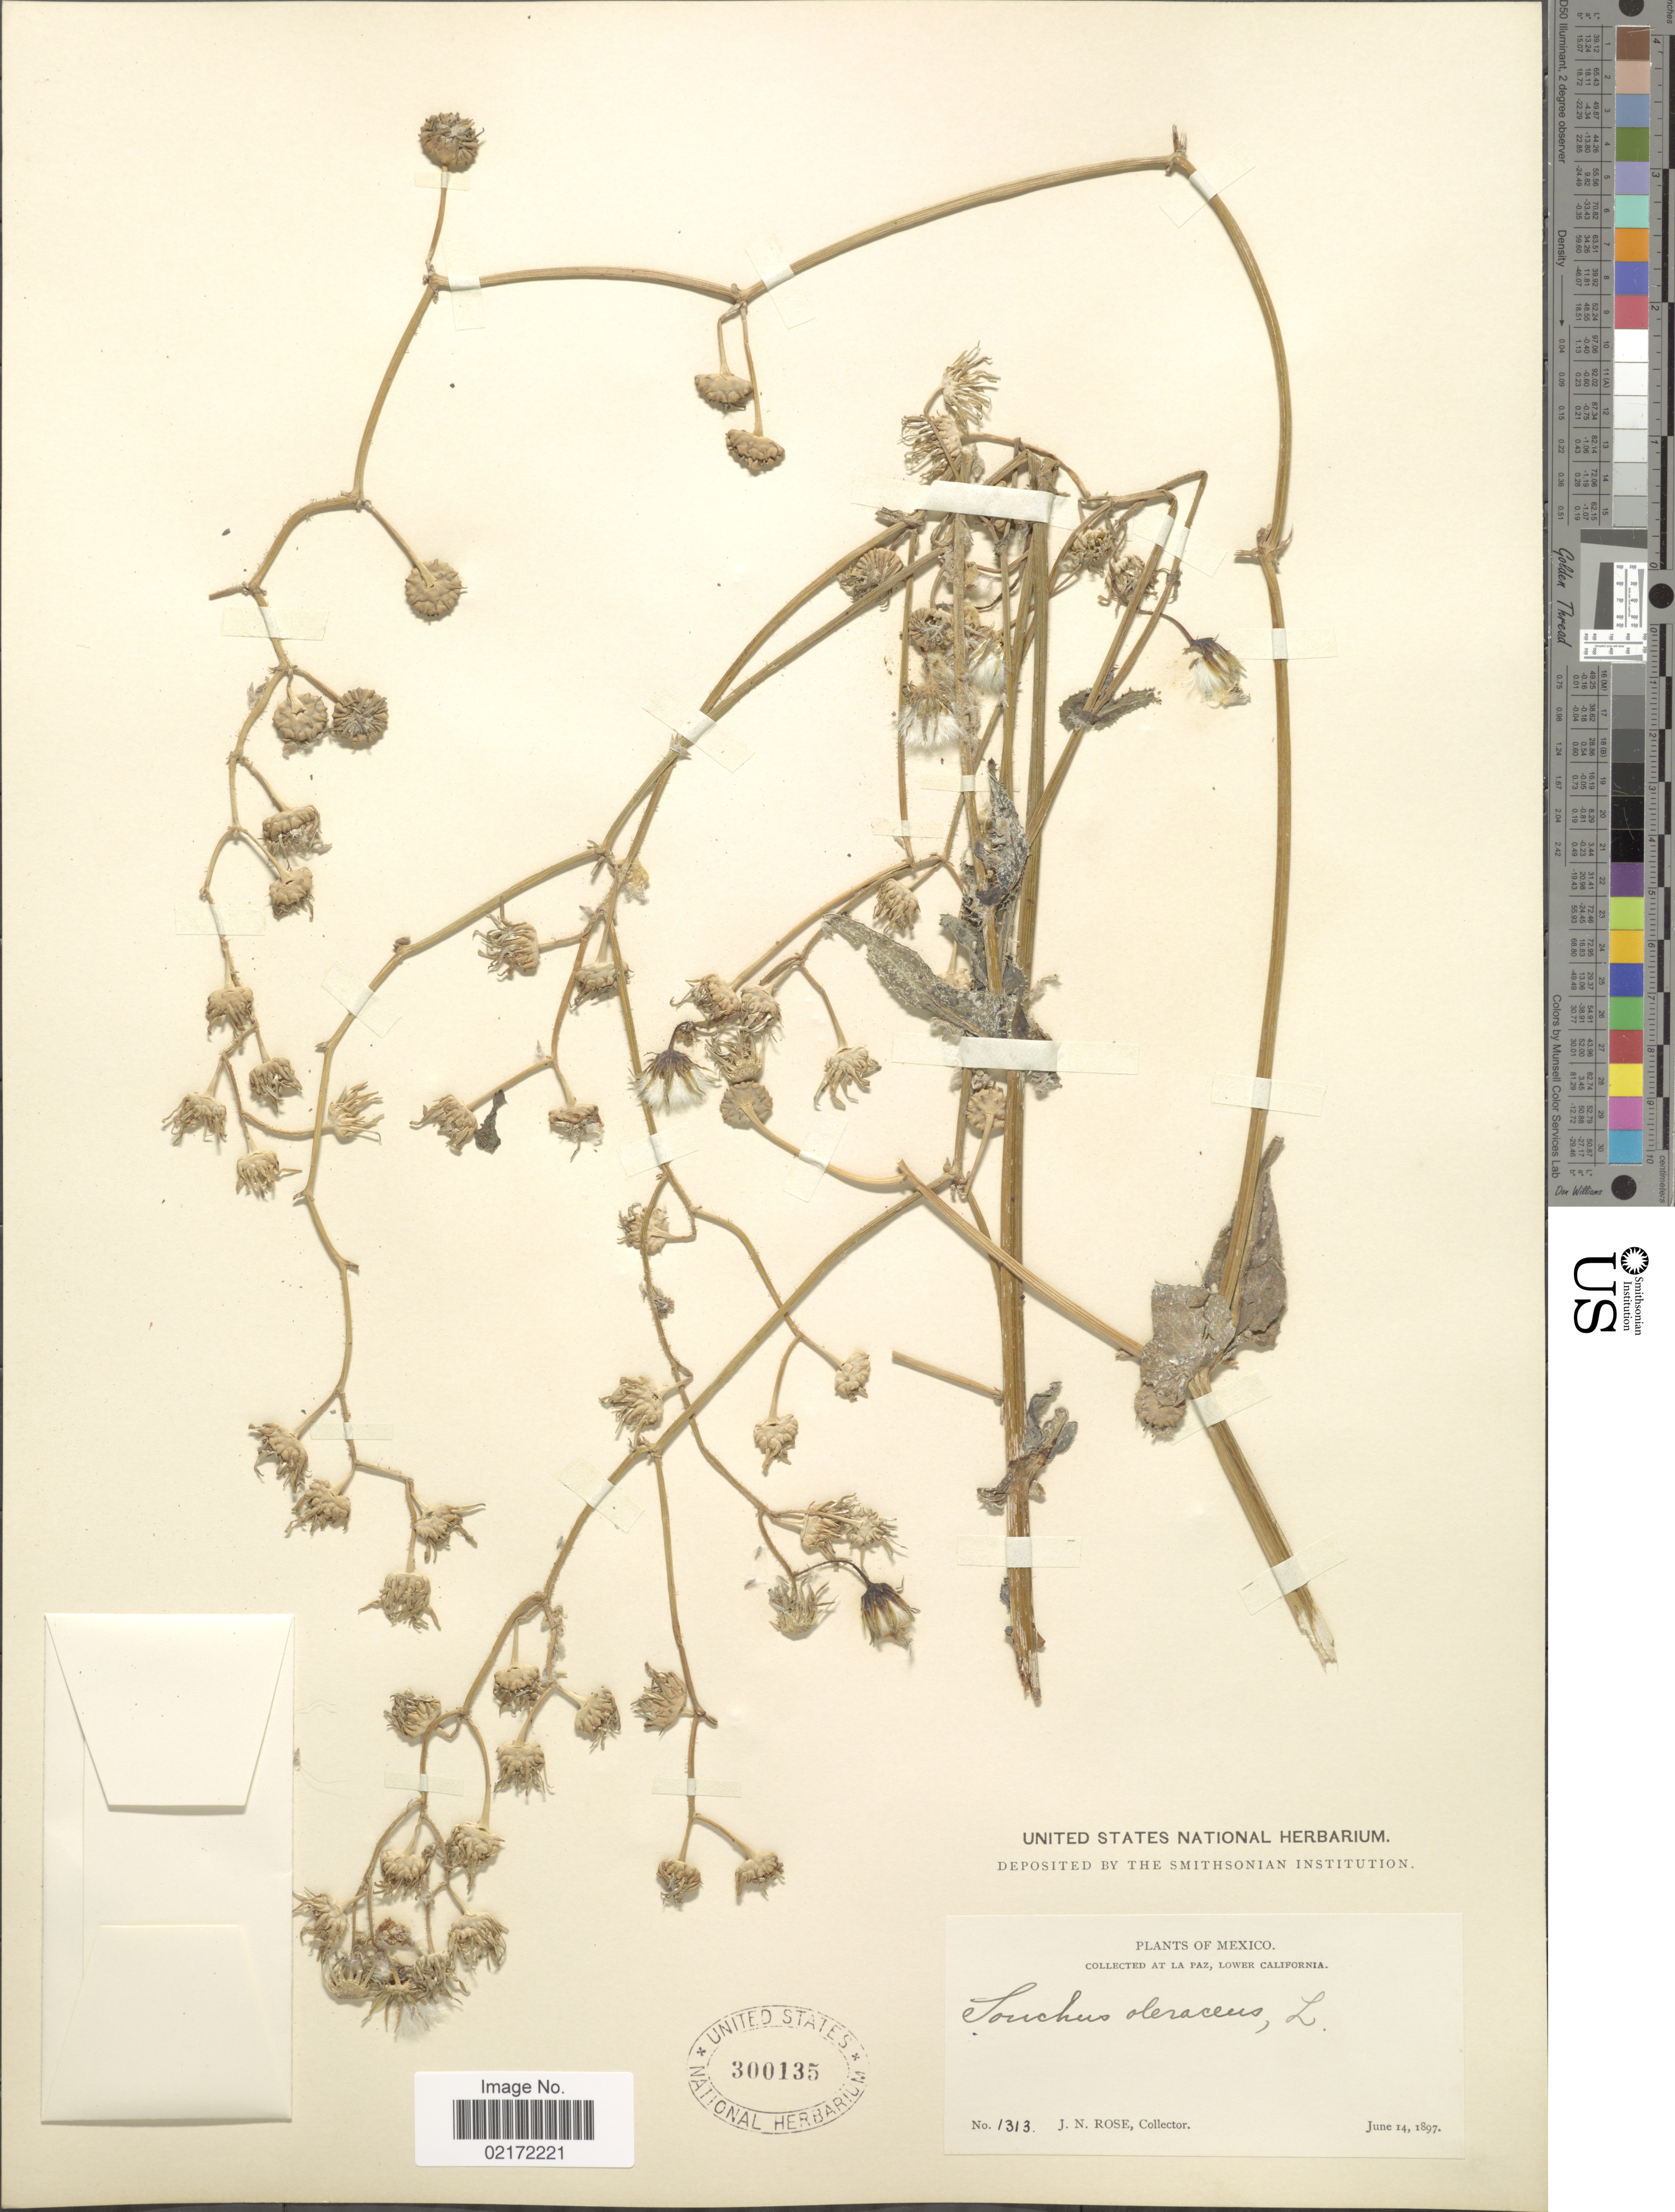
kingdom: Plantae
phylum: Tracheophyta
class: Magnoliopsida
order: Asterales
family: Asteraceae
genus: Sonchus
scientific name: Sonchus oleraceus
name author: L.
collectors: J. N. Rose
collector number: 1313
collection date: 1897-06-14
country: Mexico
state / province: Baja California Sur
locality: La Paz, Lower California.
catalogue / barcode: US 300135